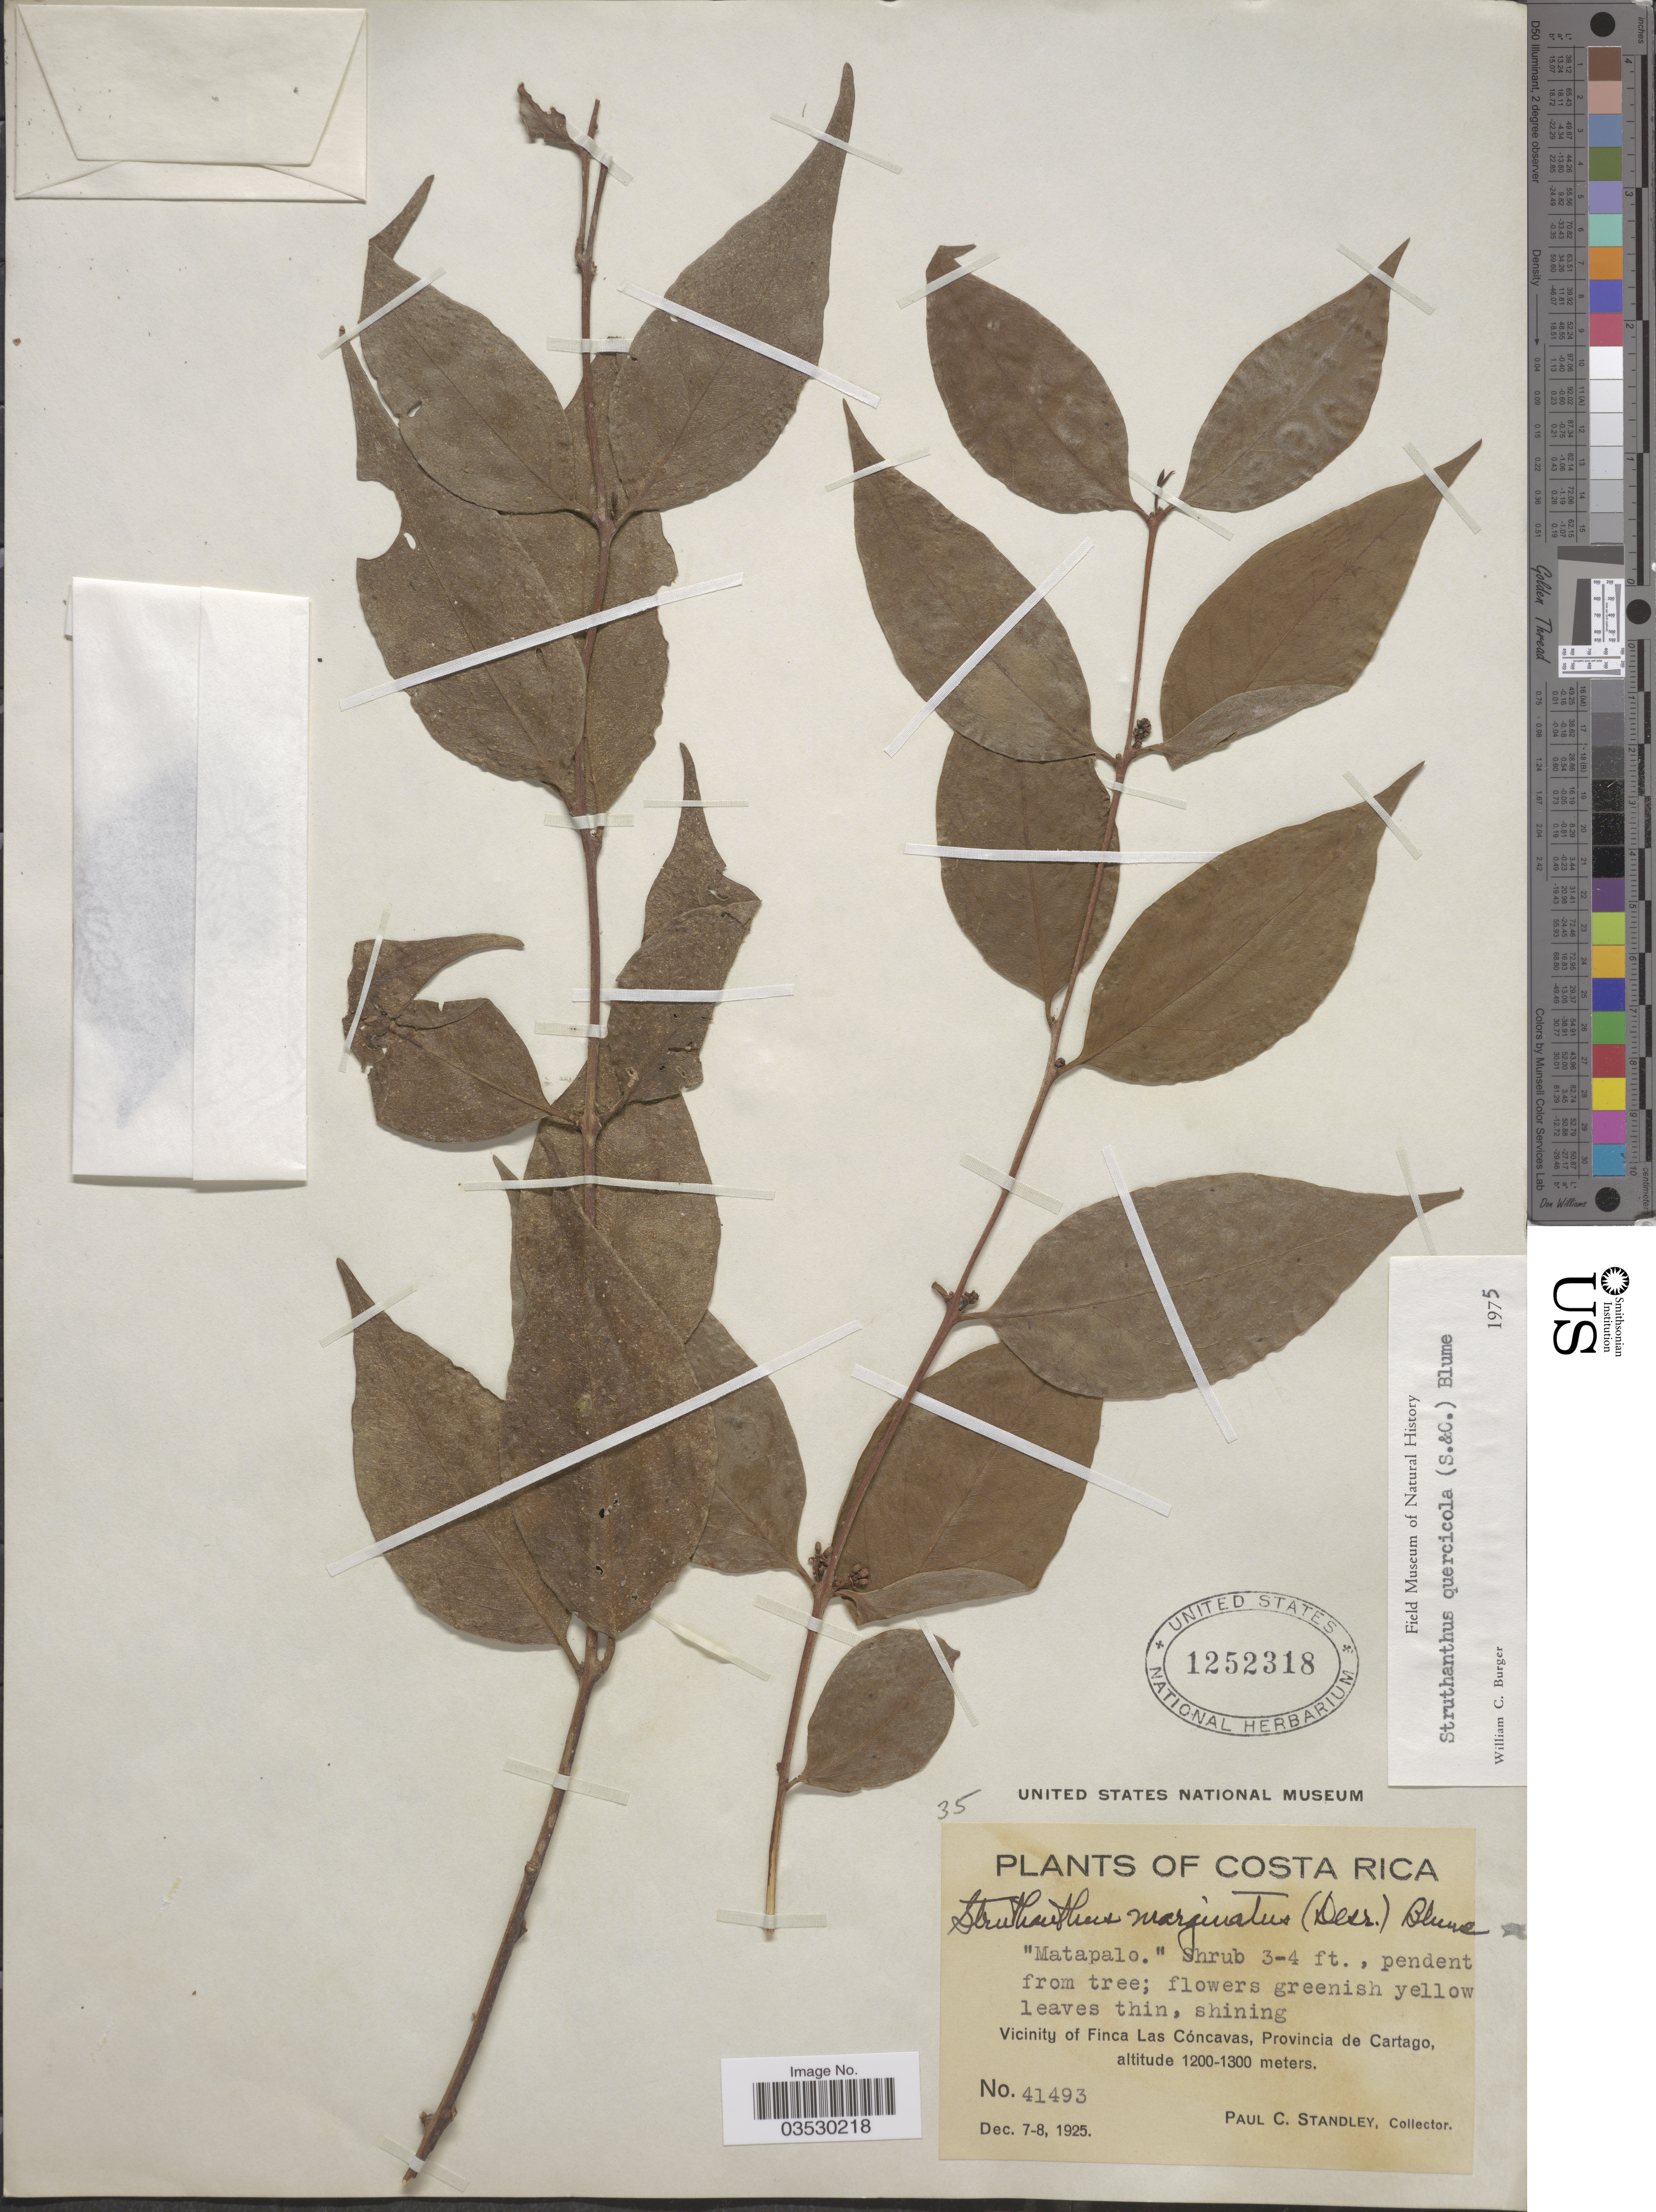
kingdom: Plantae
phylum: Tracheophyta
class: Magnoliopsida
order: Santalales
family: Loranthaceae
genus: Struthanthus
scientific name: Struthanthus quercicola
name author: (Kuijt) Cham. & Schltr.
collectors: P. C. Standley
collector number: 41493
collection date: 1925-12-07/1925-12-08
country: Costa Rica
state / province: Cartago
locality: Vicinity of Finca Las Cóncavas.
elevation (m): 1200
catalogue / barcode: US 1252318